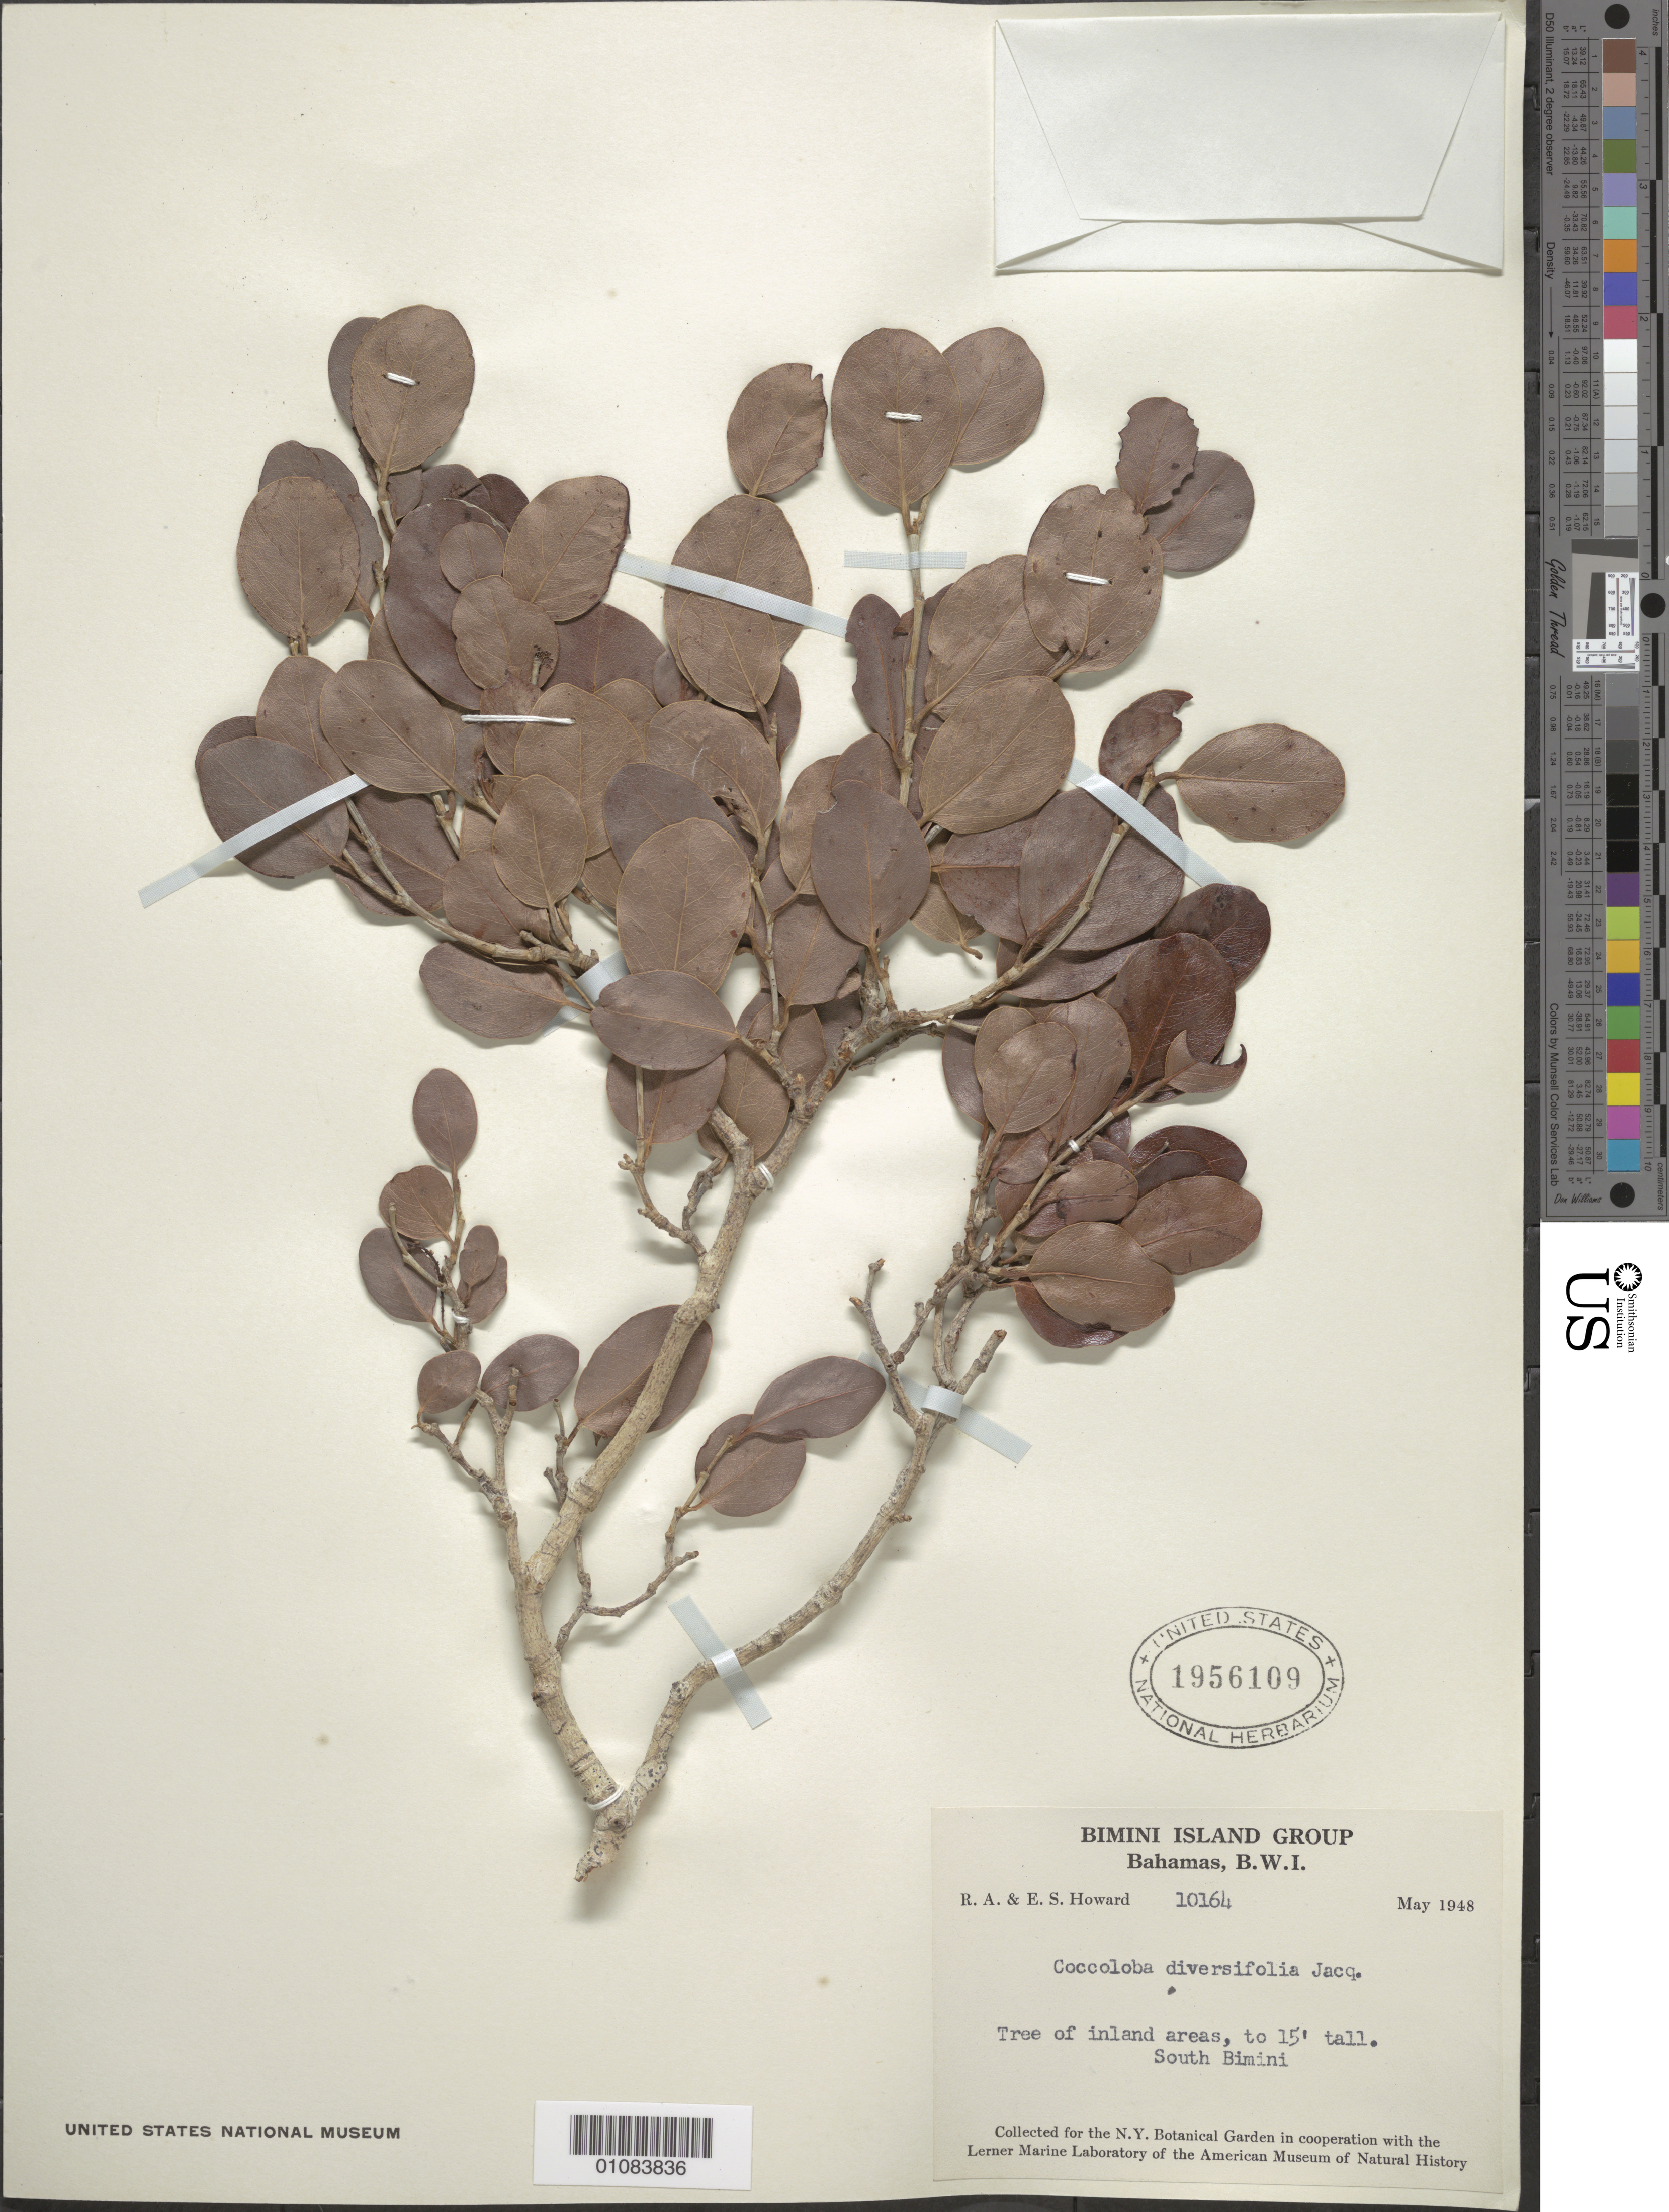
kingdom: Plantae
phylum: Tracheophyta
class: Magnoliopsida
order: Caryophyllales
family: Polygonaceae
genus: Coccoloba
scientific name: Coccoloba diversifolia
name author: Jacq.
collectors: R. A. Howard & E. S. Howard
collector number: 10164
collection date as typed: May 1948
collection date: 1948-05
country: Bahamas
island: Bimini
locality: South Bimini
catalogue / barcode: US 1956109